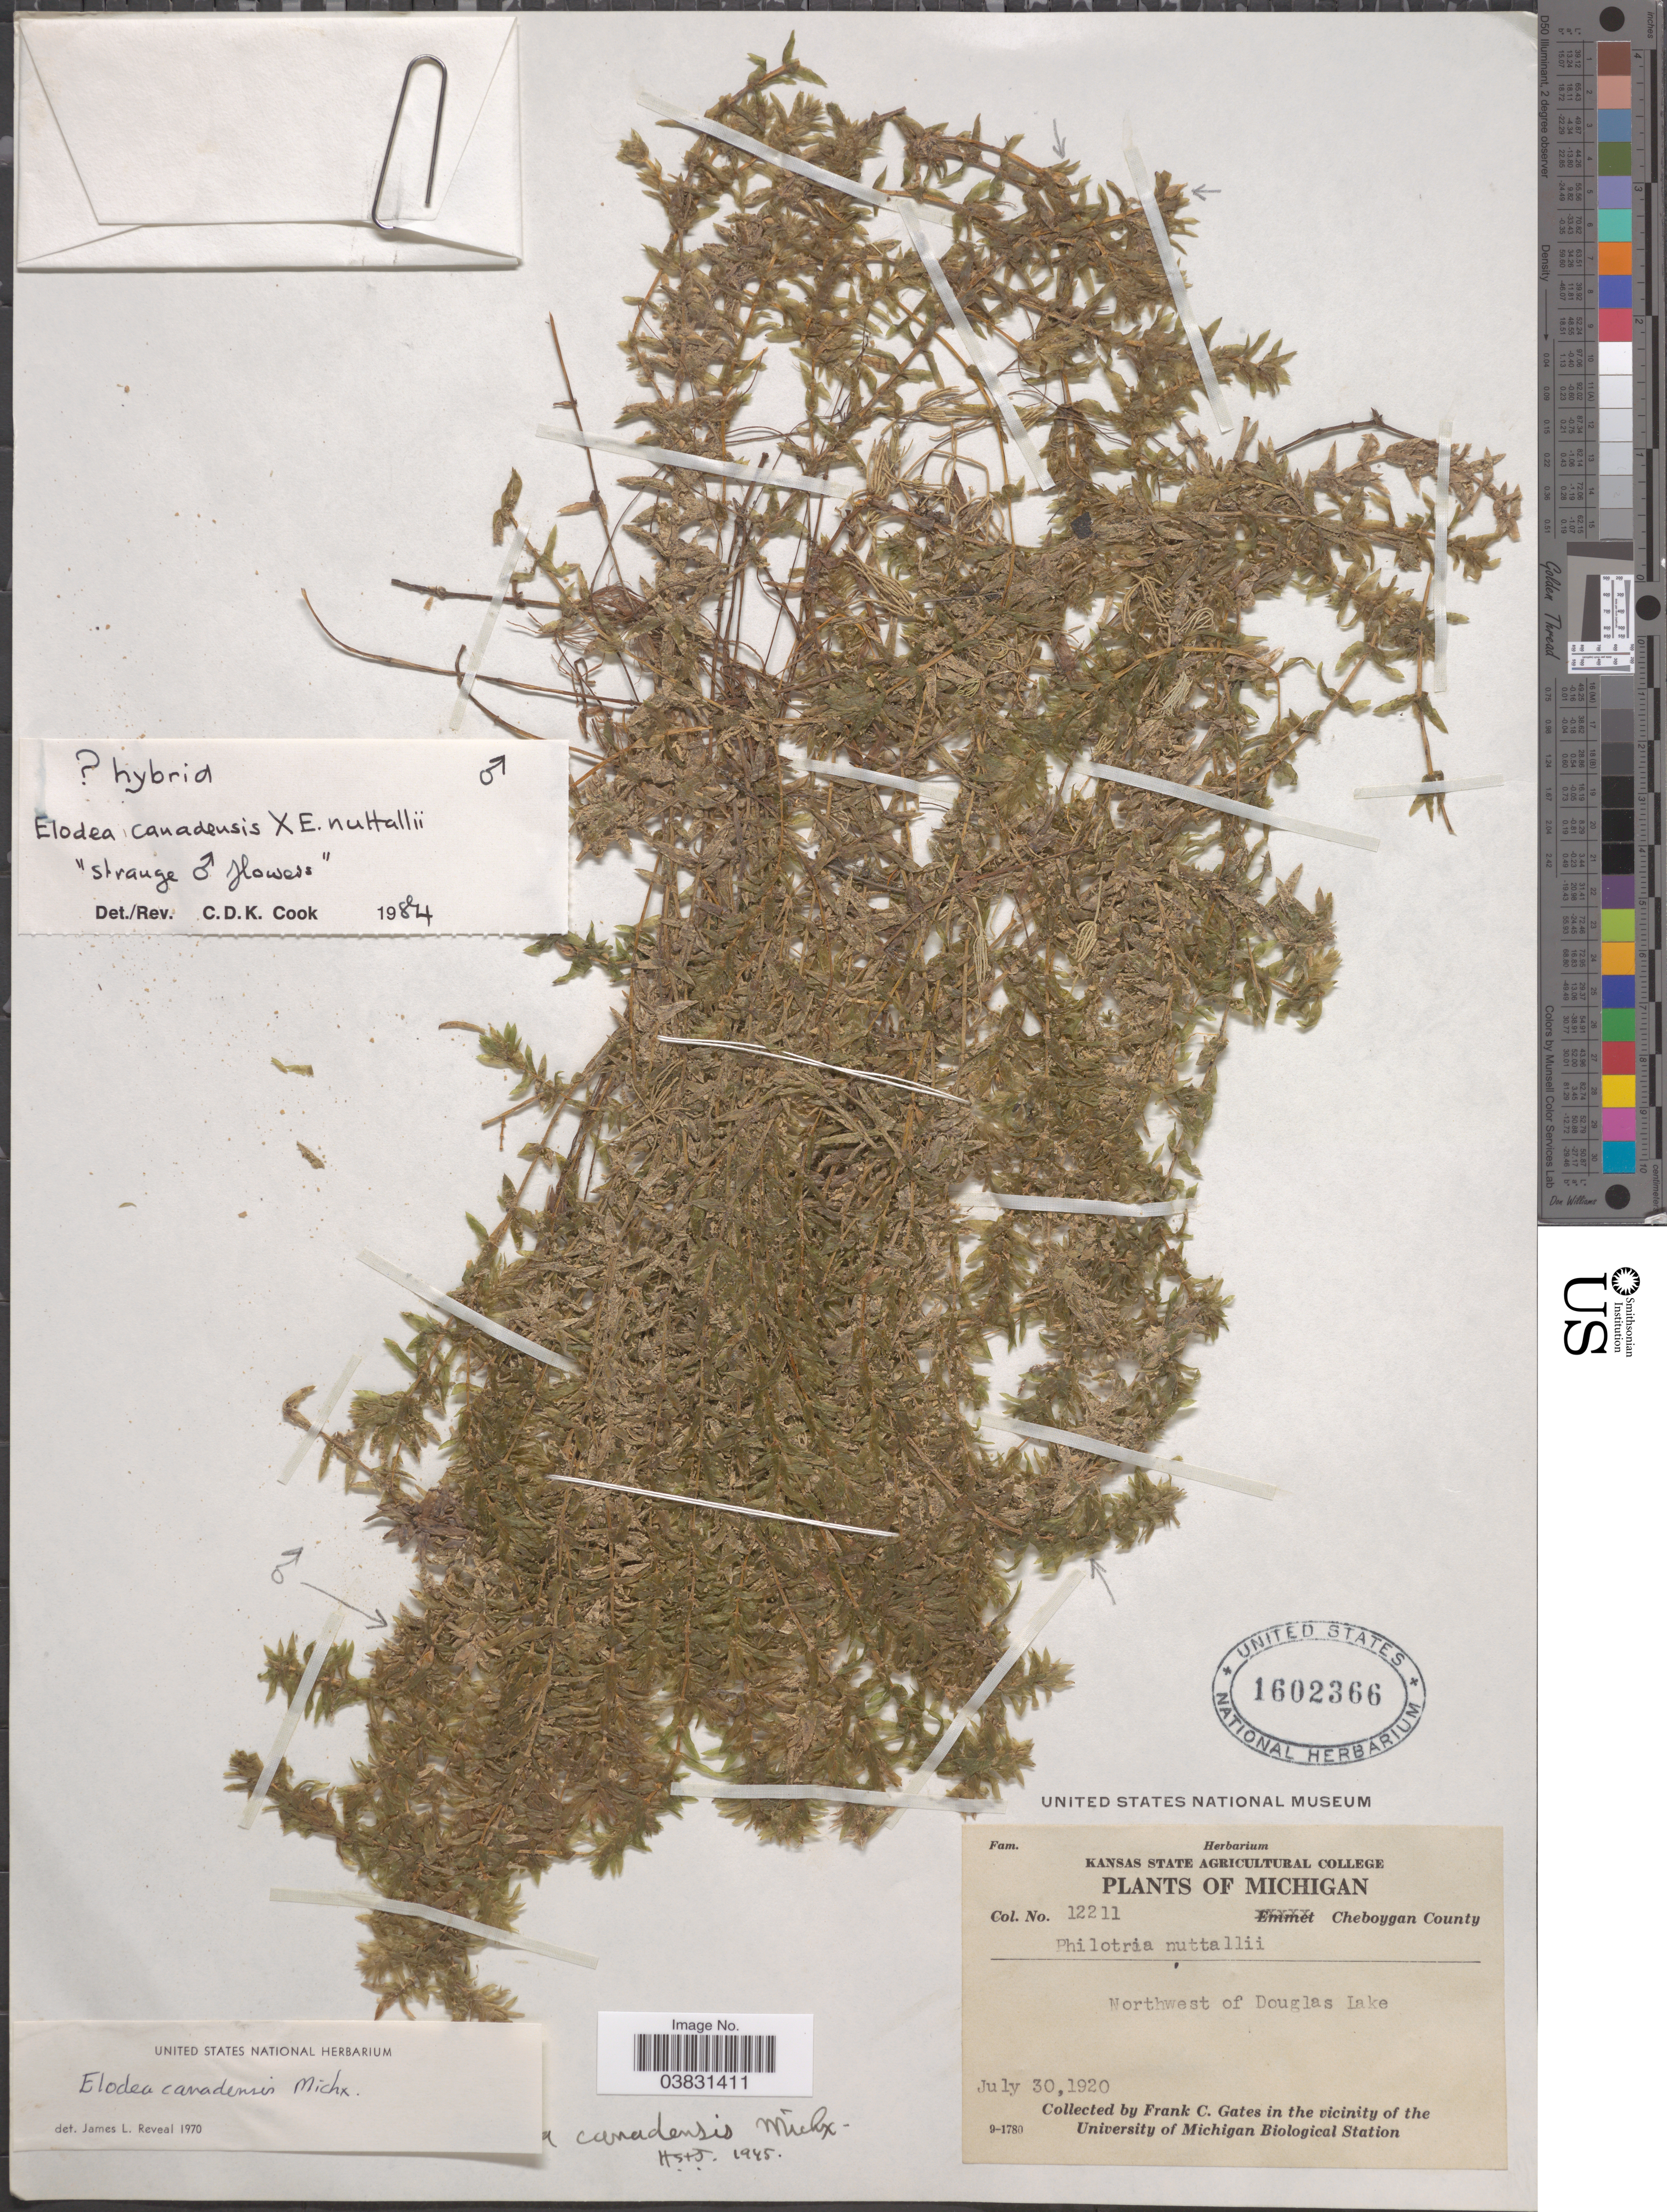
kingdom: Plantae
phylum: Tracheophyta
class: Liliopsida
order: Alismatales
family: Hydrocharitaceae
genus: Elodea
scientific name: Elodea canadensis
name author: Michx.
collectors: F. C. Gates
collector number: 12211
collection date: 1920-07-30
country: United States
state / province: Michigan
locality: Cheboygan County. Northwest of Douglas Lake. In the vicinity of the University of Michigan Biological Station.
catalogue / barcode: US 1602366